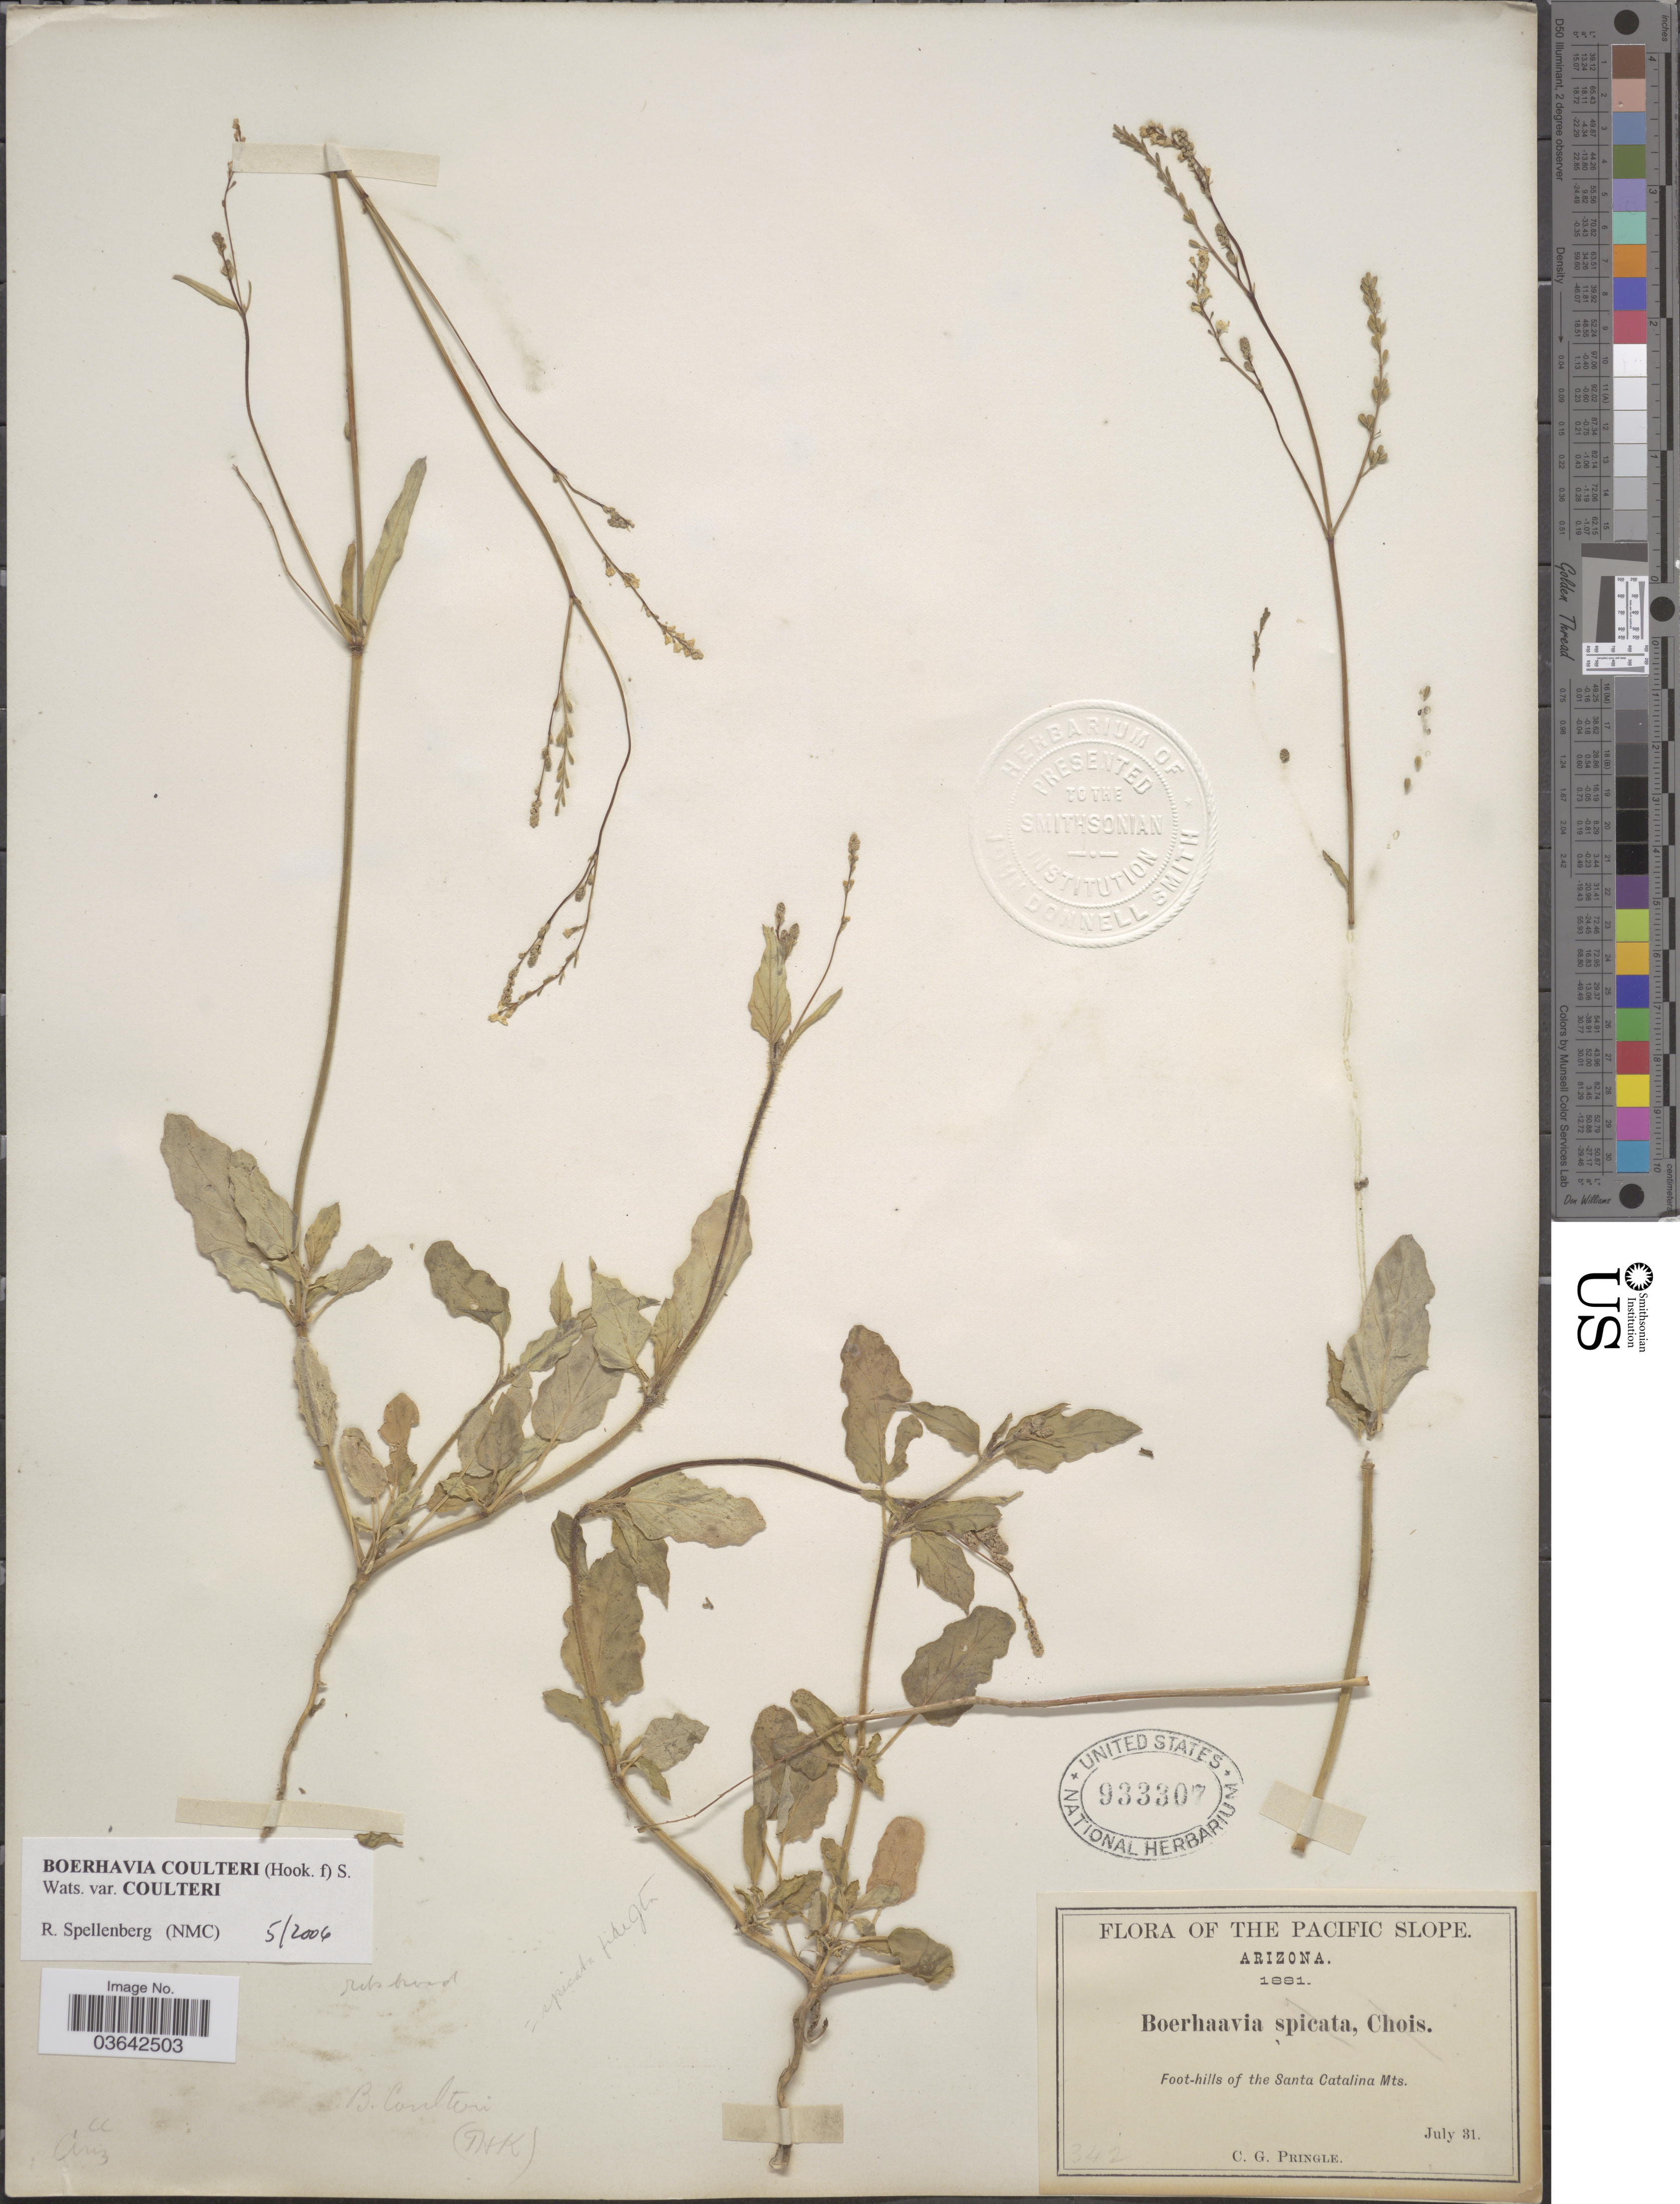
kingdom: Plantae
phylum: Tracheophyta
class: Magnoliopsida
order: Caryophyllales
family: Nyctaginaceae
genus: Boerhavia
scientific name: Boerhavia coulteri var. coulteri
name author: (Hook. f.) S. Watson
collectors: C. G. Pringle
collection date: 1881-07-31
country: United States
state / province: Arizona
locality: The Pacific Slope. Foot-hills of the Santa Catalina Mts.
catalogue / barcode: US 933307